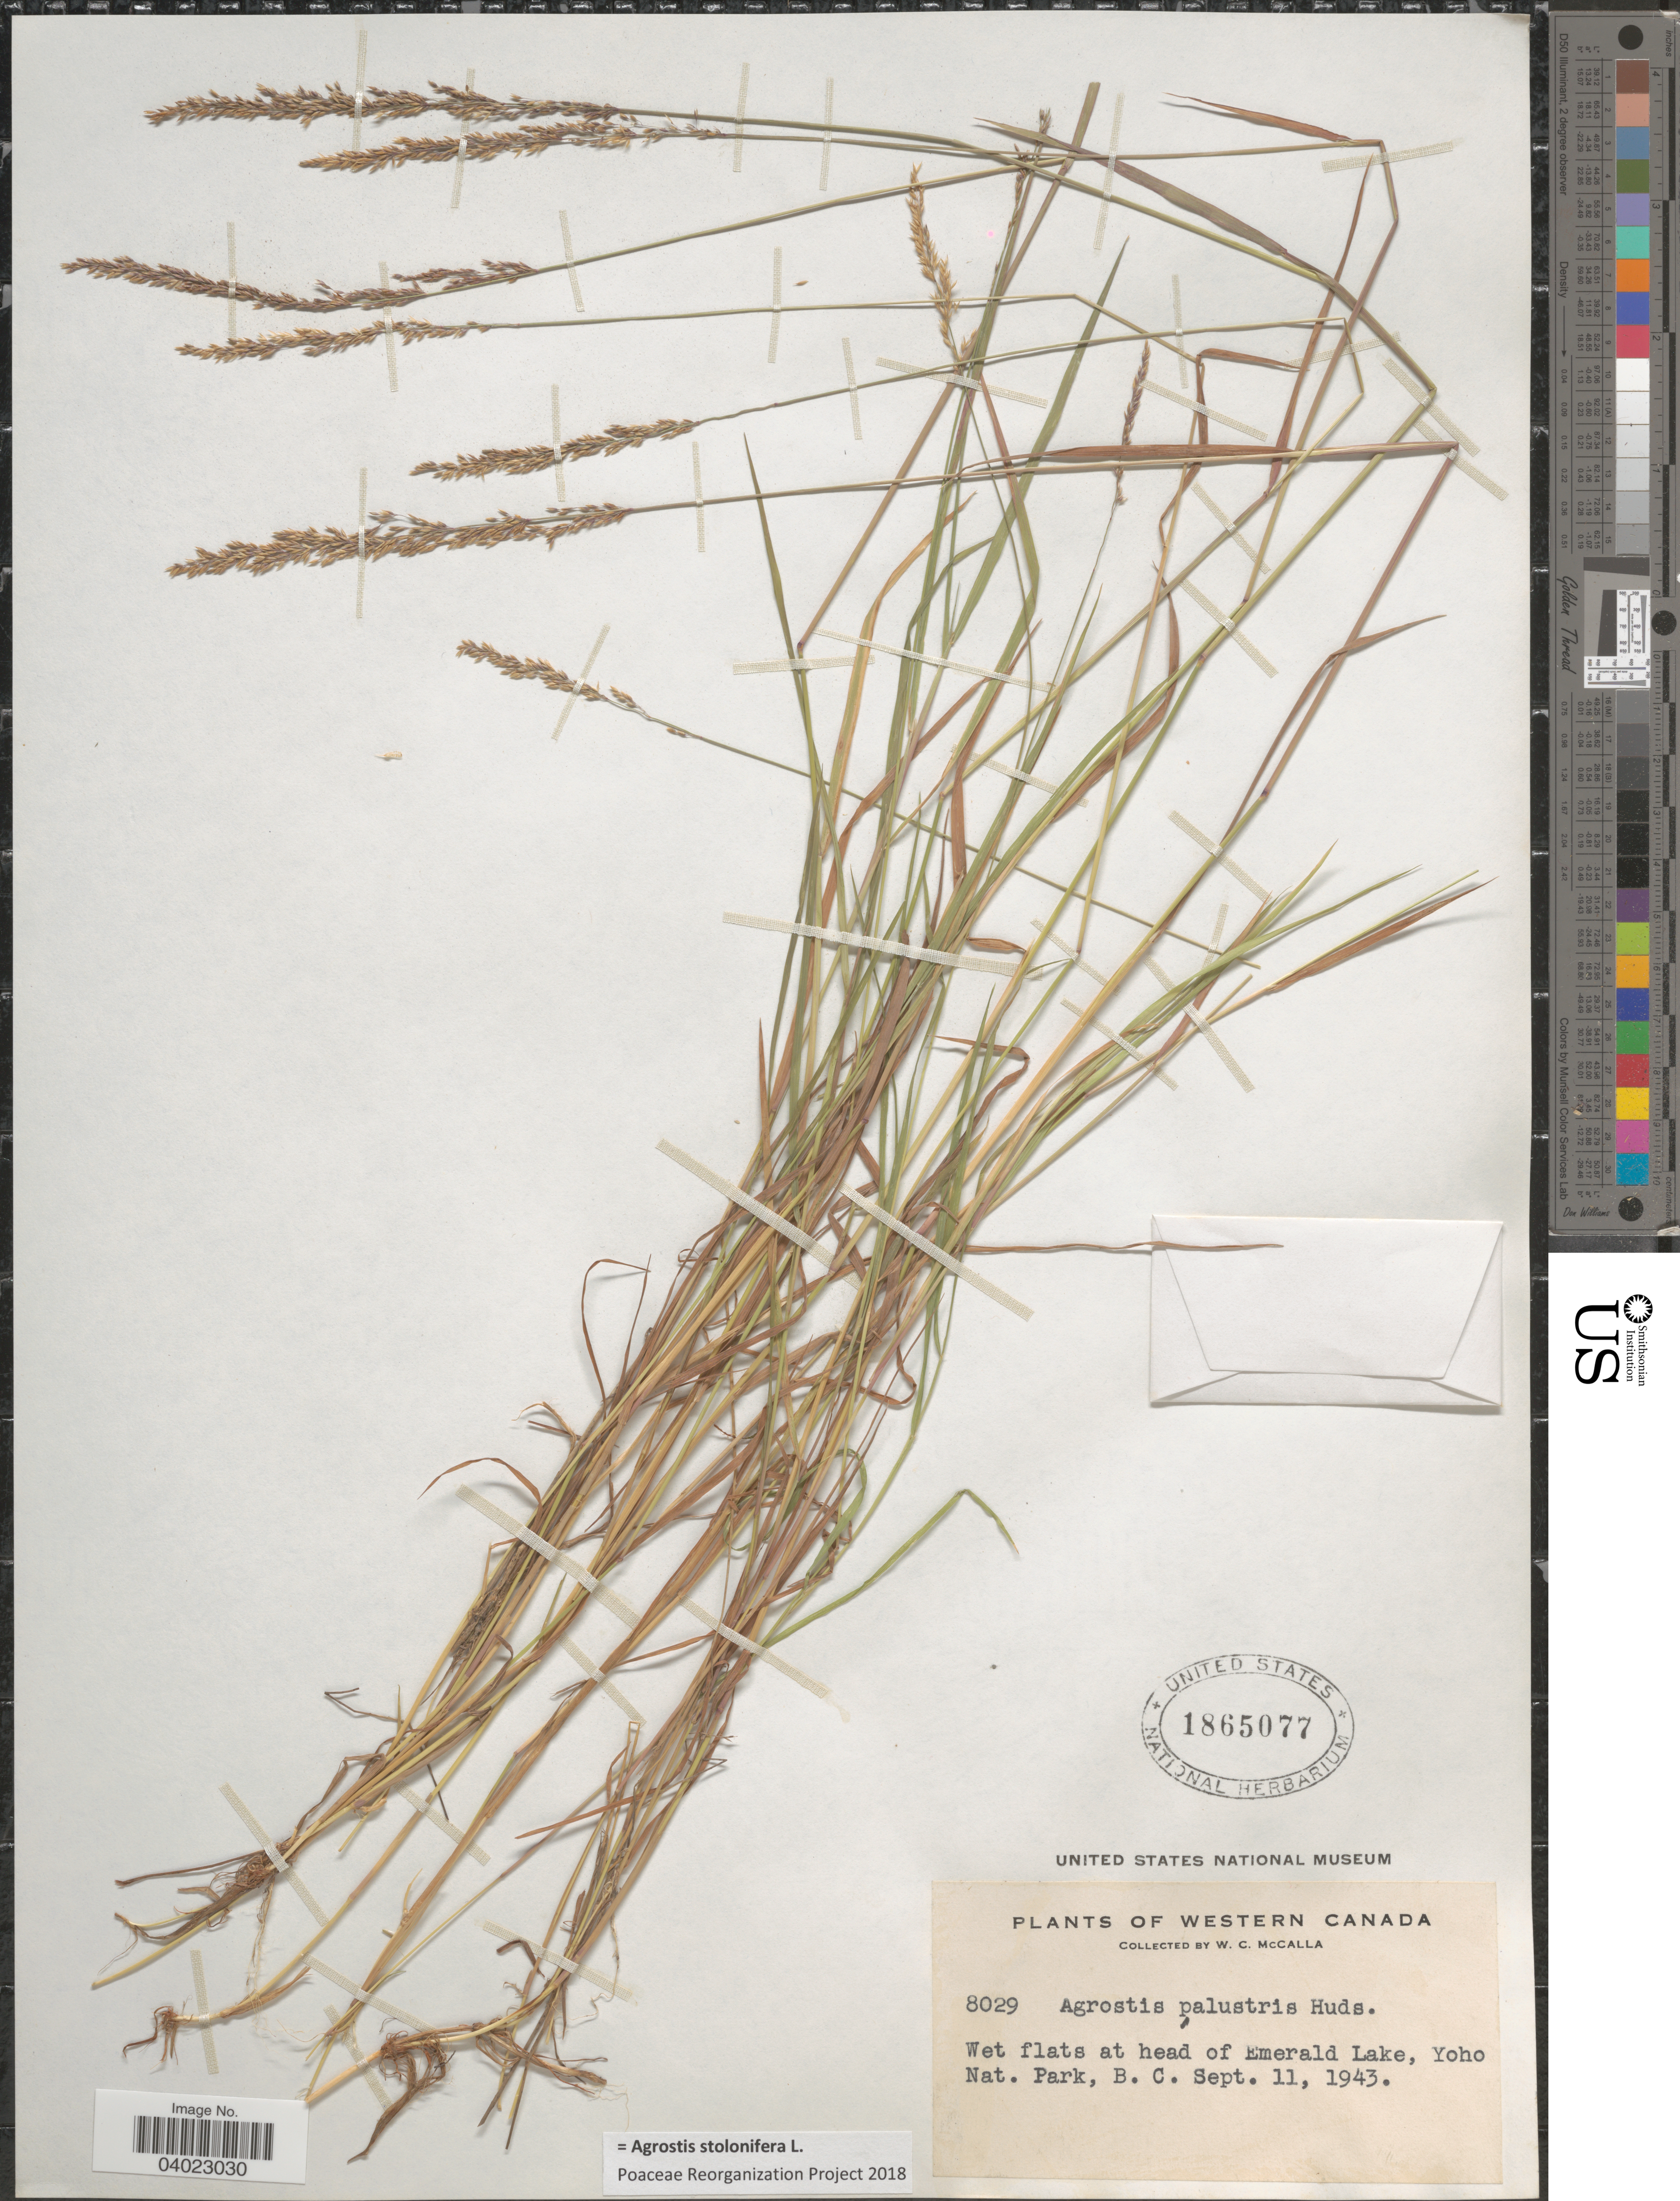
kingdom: Plantae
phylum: Tracheophyta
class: Liliopsida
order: Poales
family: Poaceae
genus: Agrostis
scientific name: Agrostis stolonifera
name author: L.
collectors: W. McCalla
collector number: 8029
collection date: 1943-09-11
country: Canada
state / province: British Columbia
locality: Western Canada. Wet flats at head of Emerald Lake, Yoho Nat. Park.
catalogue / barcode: US 1865077